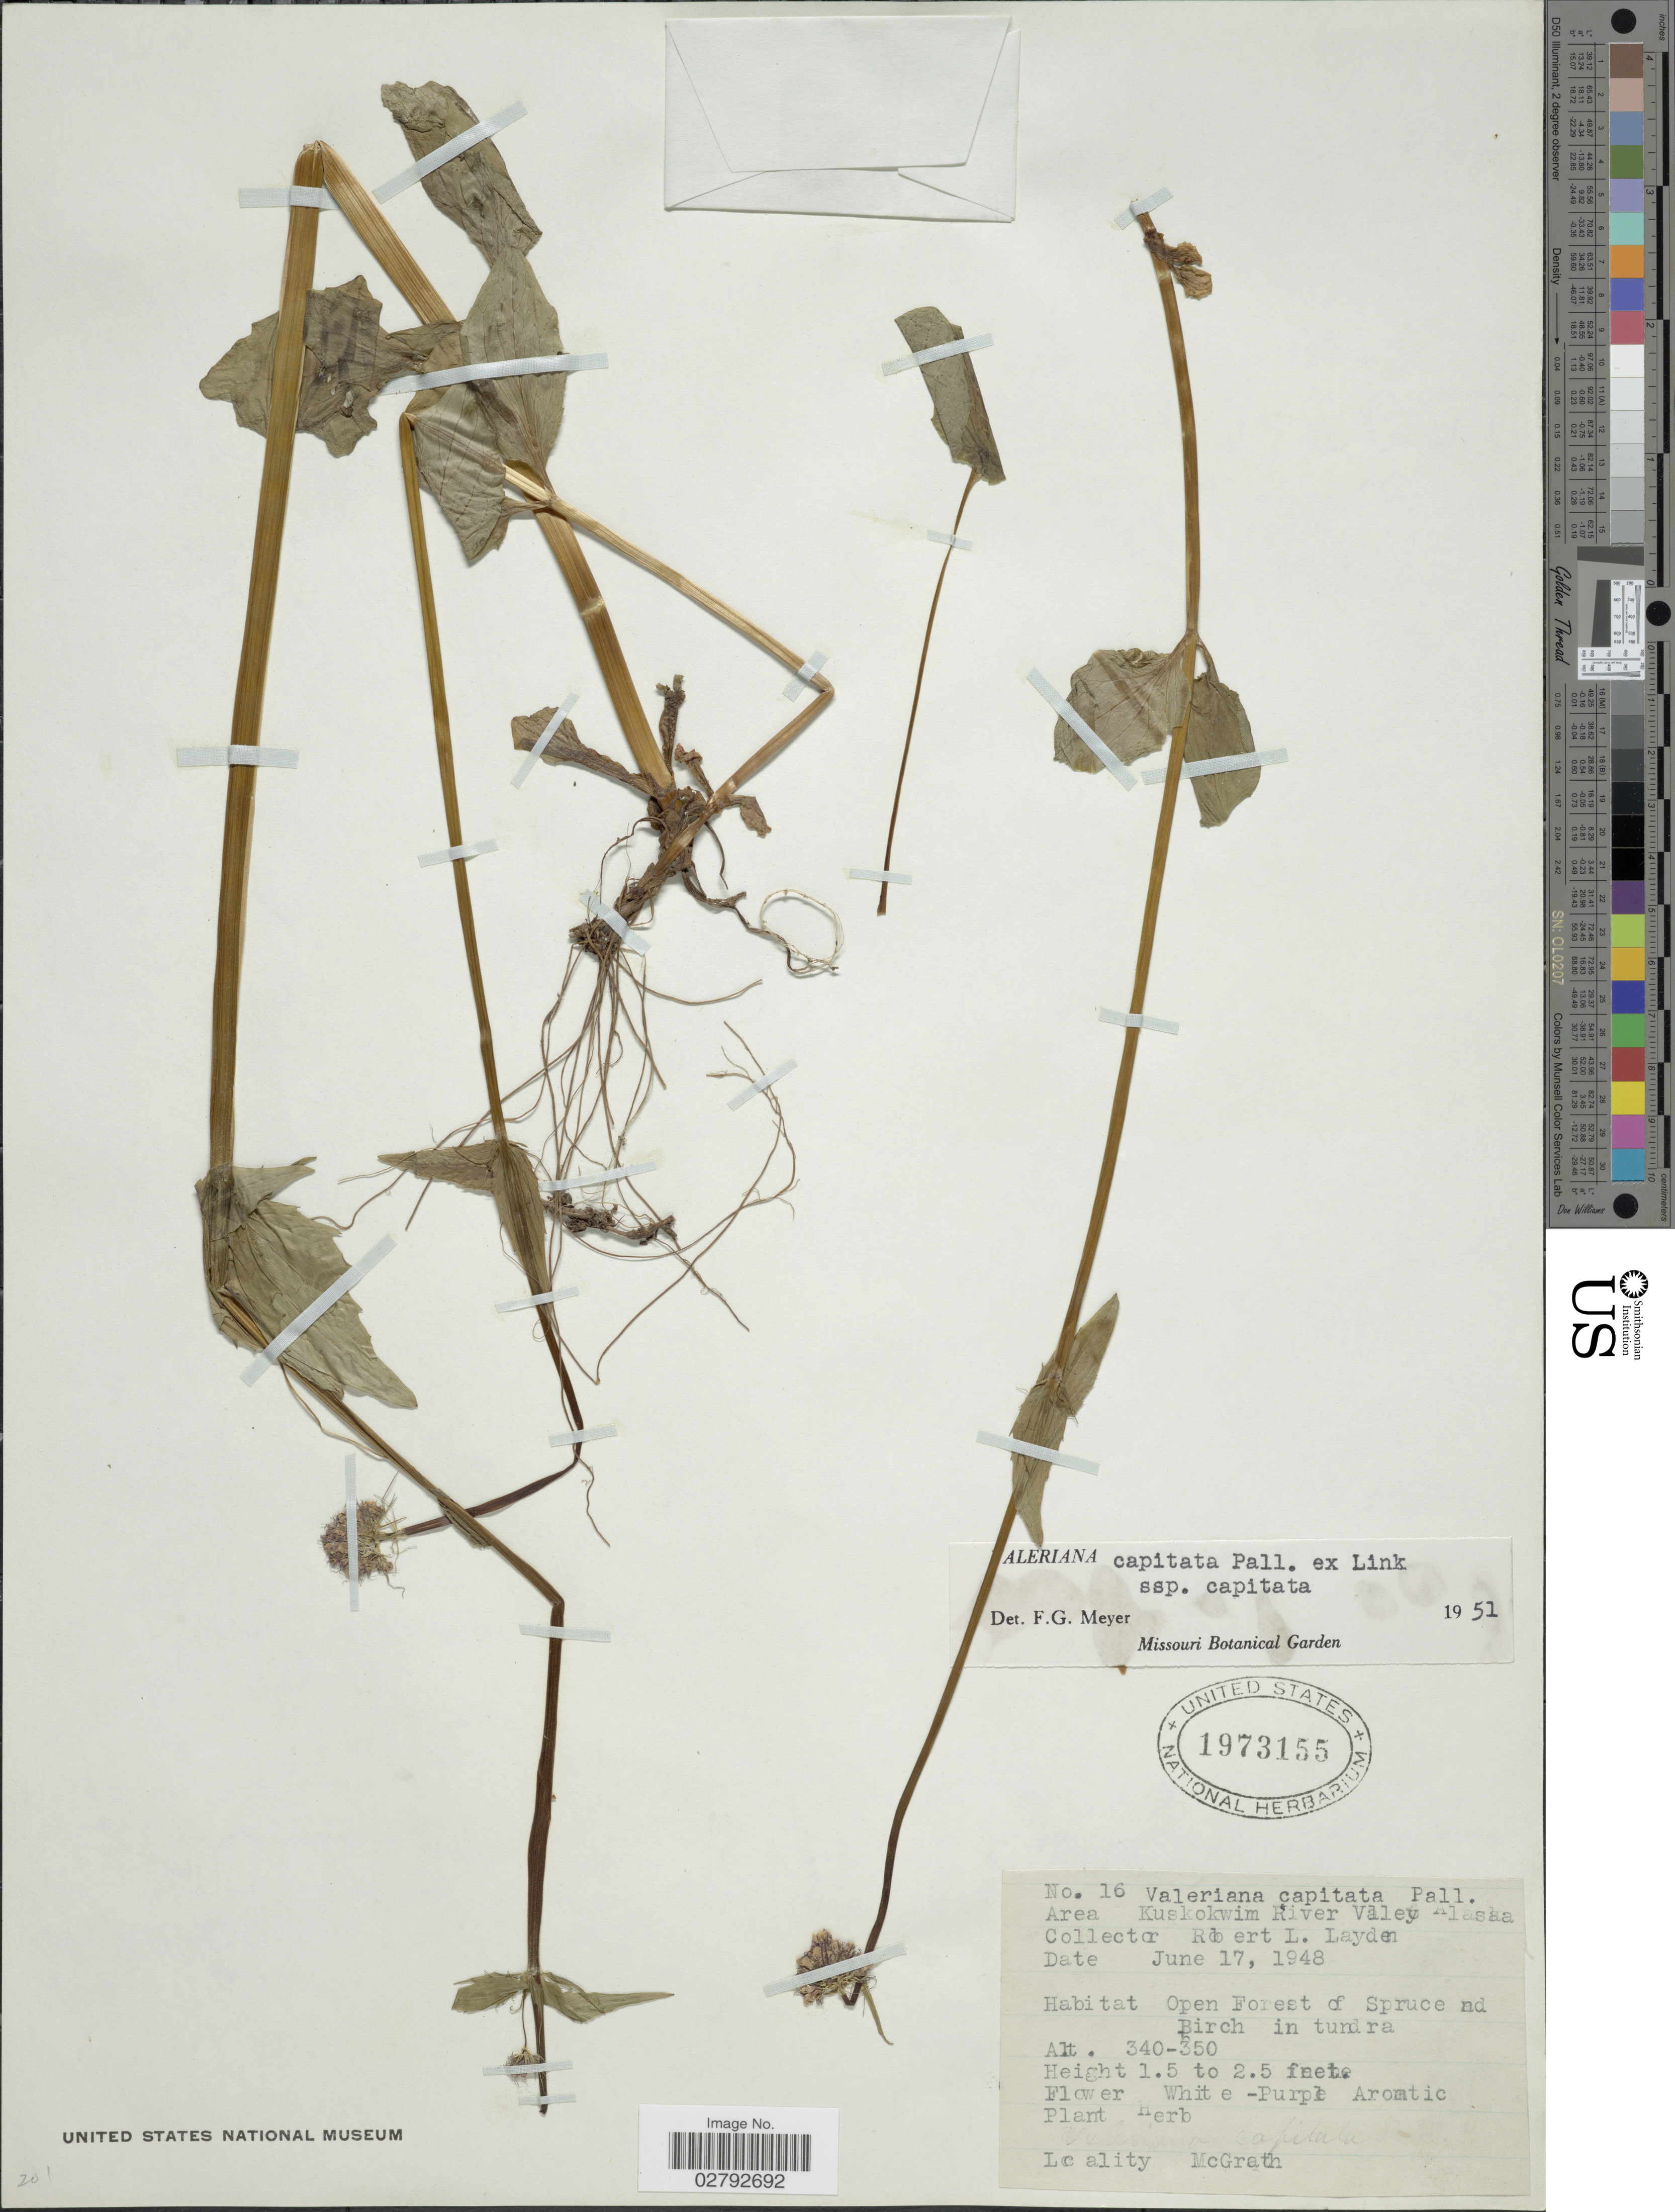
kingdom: Plantae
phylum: Tracheophyta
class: Magnoliopsida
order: Dipsacales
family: Caprifoliaceae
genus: Valeriana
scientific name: Valeriana capitata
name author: Link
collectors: R. Layden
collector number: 16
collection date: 1948-06-17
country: United States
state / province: Alaska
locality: Area Kuskokwim River Valley.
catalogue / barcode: US 1973155